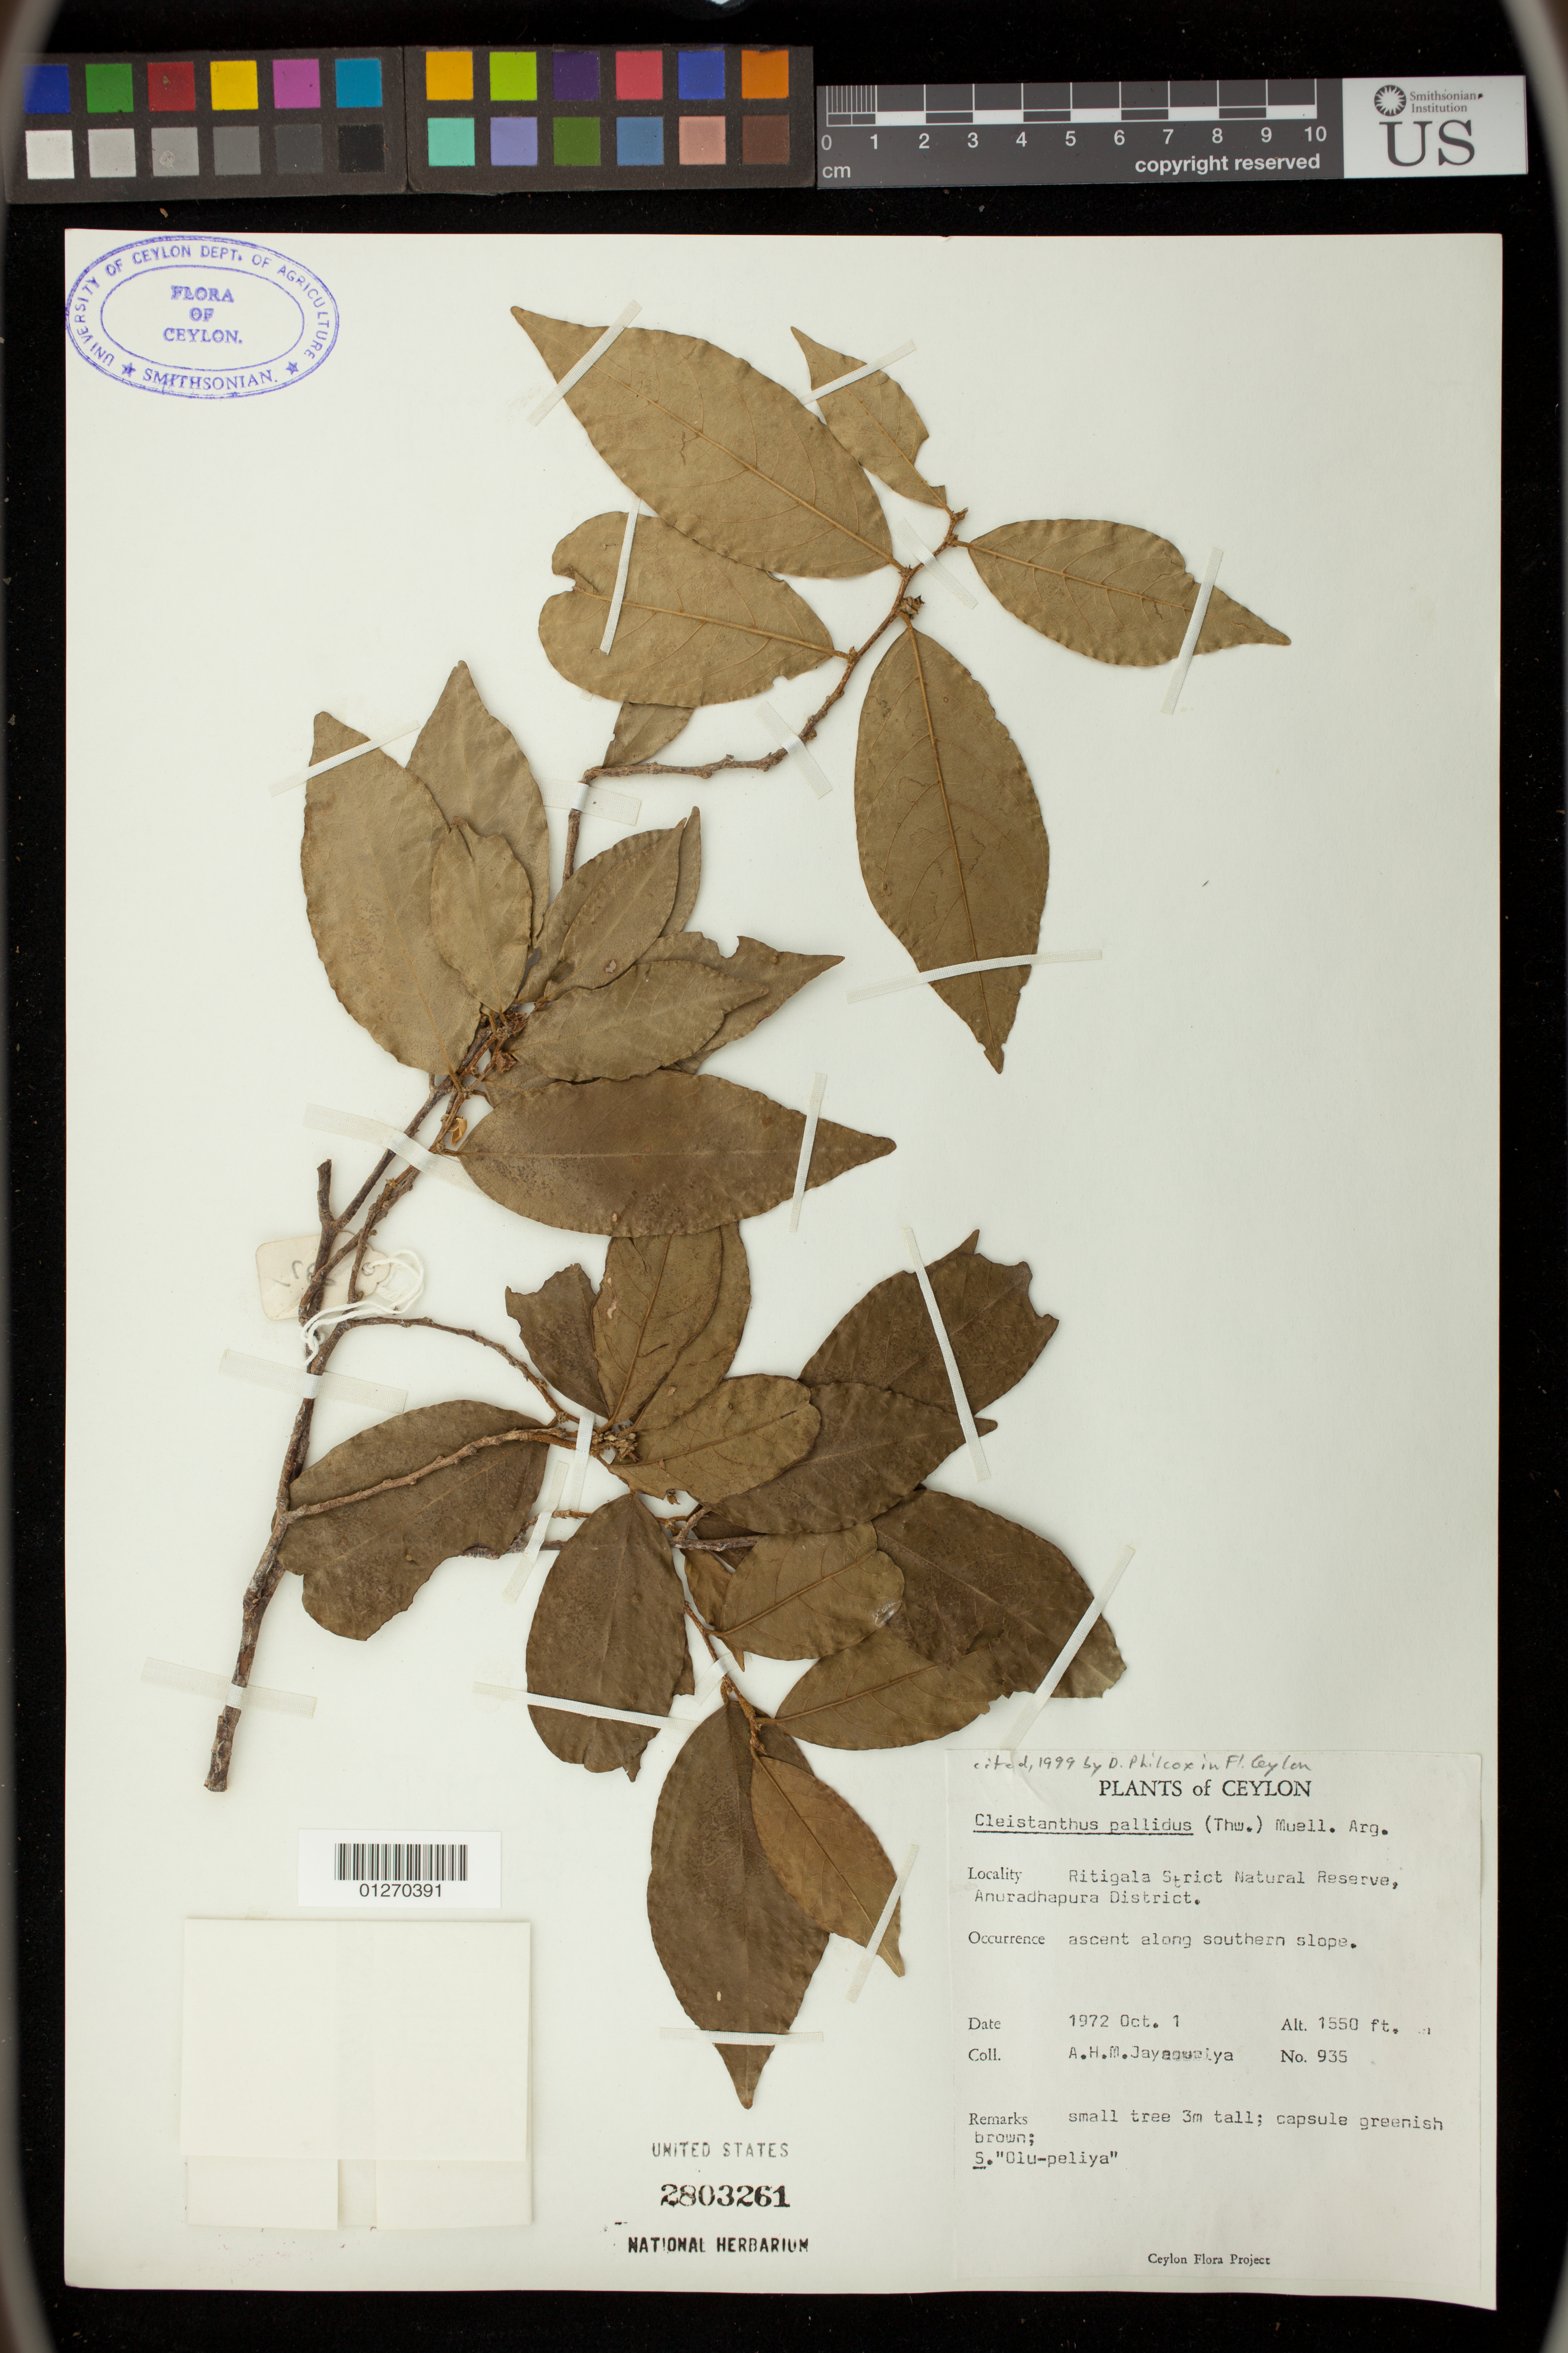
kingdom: Plantae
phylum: Tracheophyta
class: Magnoliopsida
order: Malpighiales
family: Phyllanthaceae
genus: Cleistanthus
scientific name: Cleistanthus pallidus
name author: (Thwaites) Müll. Arg.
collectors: A. H. Jayasuriya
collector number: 935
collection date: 1972-10-01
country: Sri Lanka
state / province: North Central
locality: Ritigala Strict Nature Reserve, Anuradhapura District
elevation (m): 472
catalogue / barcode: US 2803261